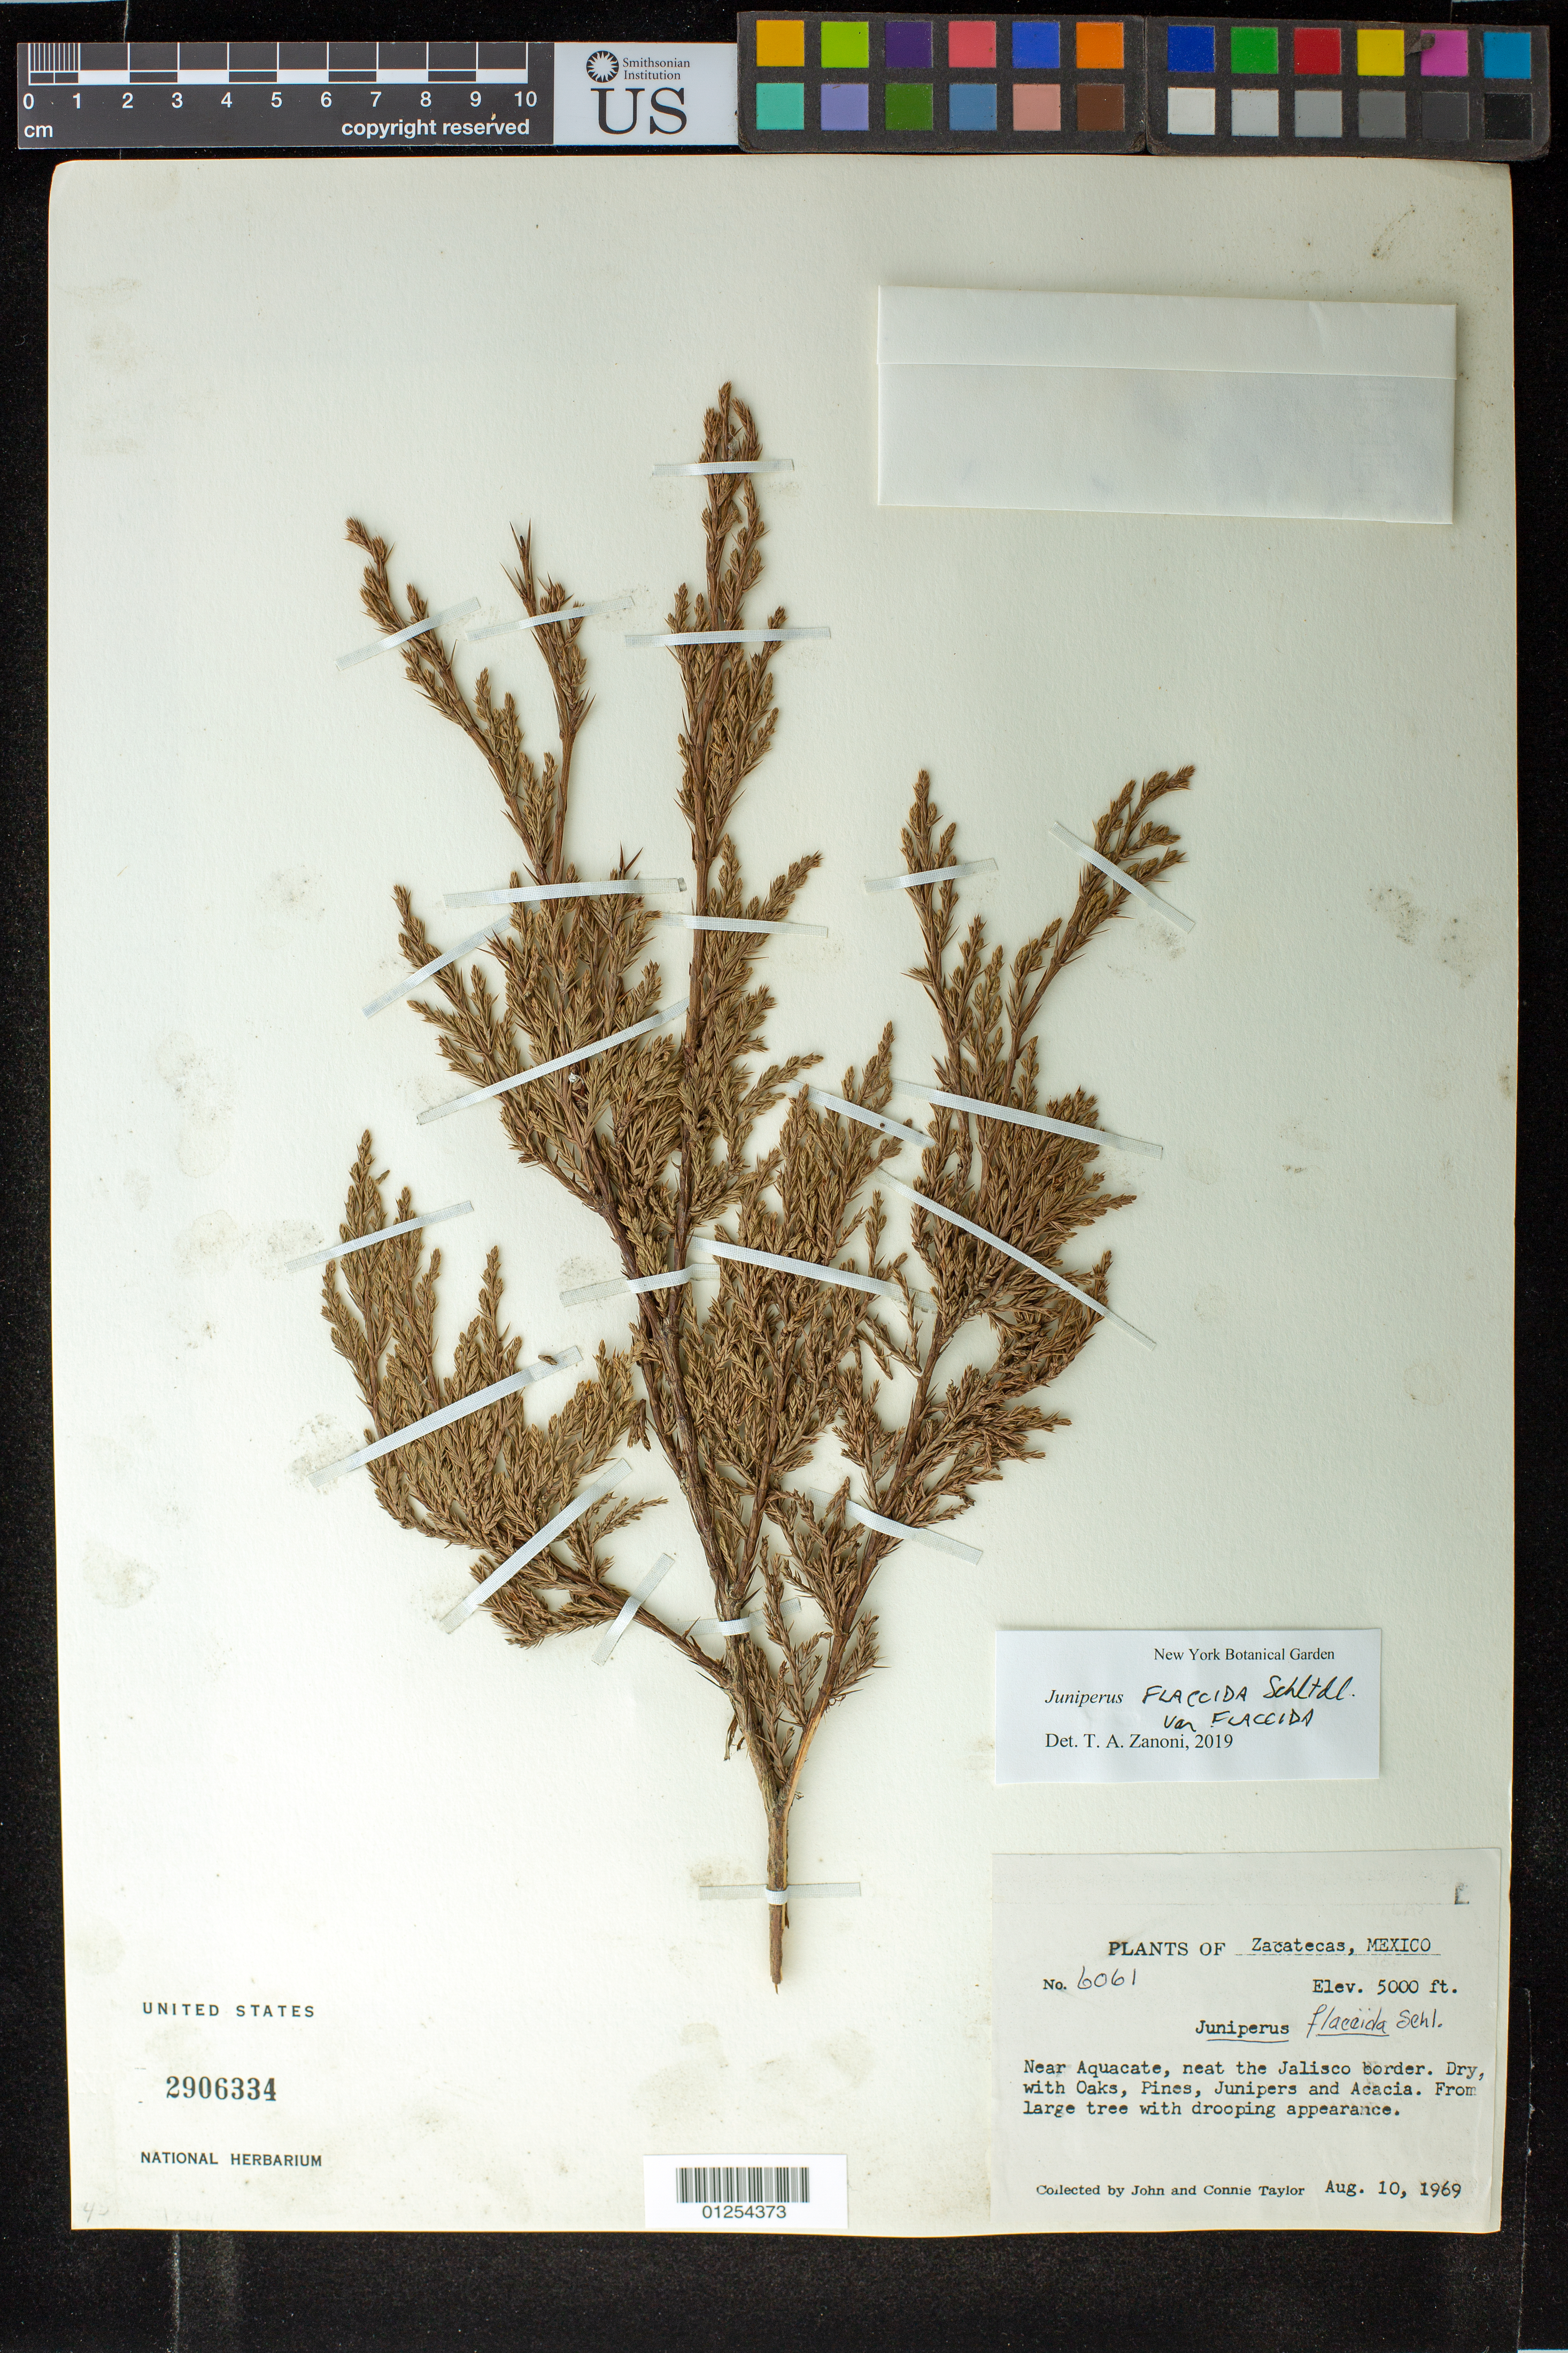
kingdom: Plantae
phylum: Tracheophyta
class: Pinopsida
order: Pinales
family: Cupressaceae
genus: Juniperus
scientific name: Juniperus flaccida var. flaccida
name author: Schltdl.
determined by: Zanoni, T. A., (NY), New York Botanical Garden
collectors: J. Taylor & C. Taylor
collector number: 6061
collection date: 1969-08-10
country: Mexico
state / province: Zacatecas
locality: Near Aquacate, near the Jalisco border.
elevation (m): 1219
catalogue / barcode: US 2906334